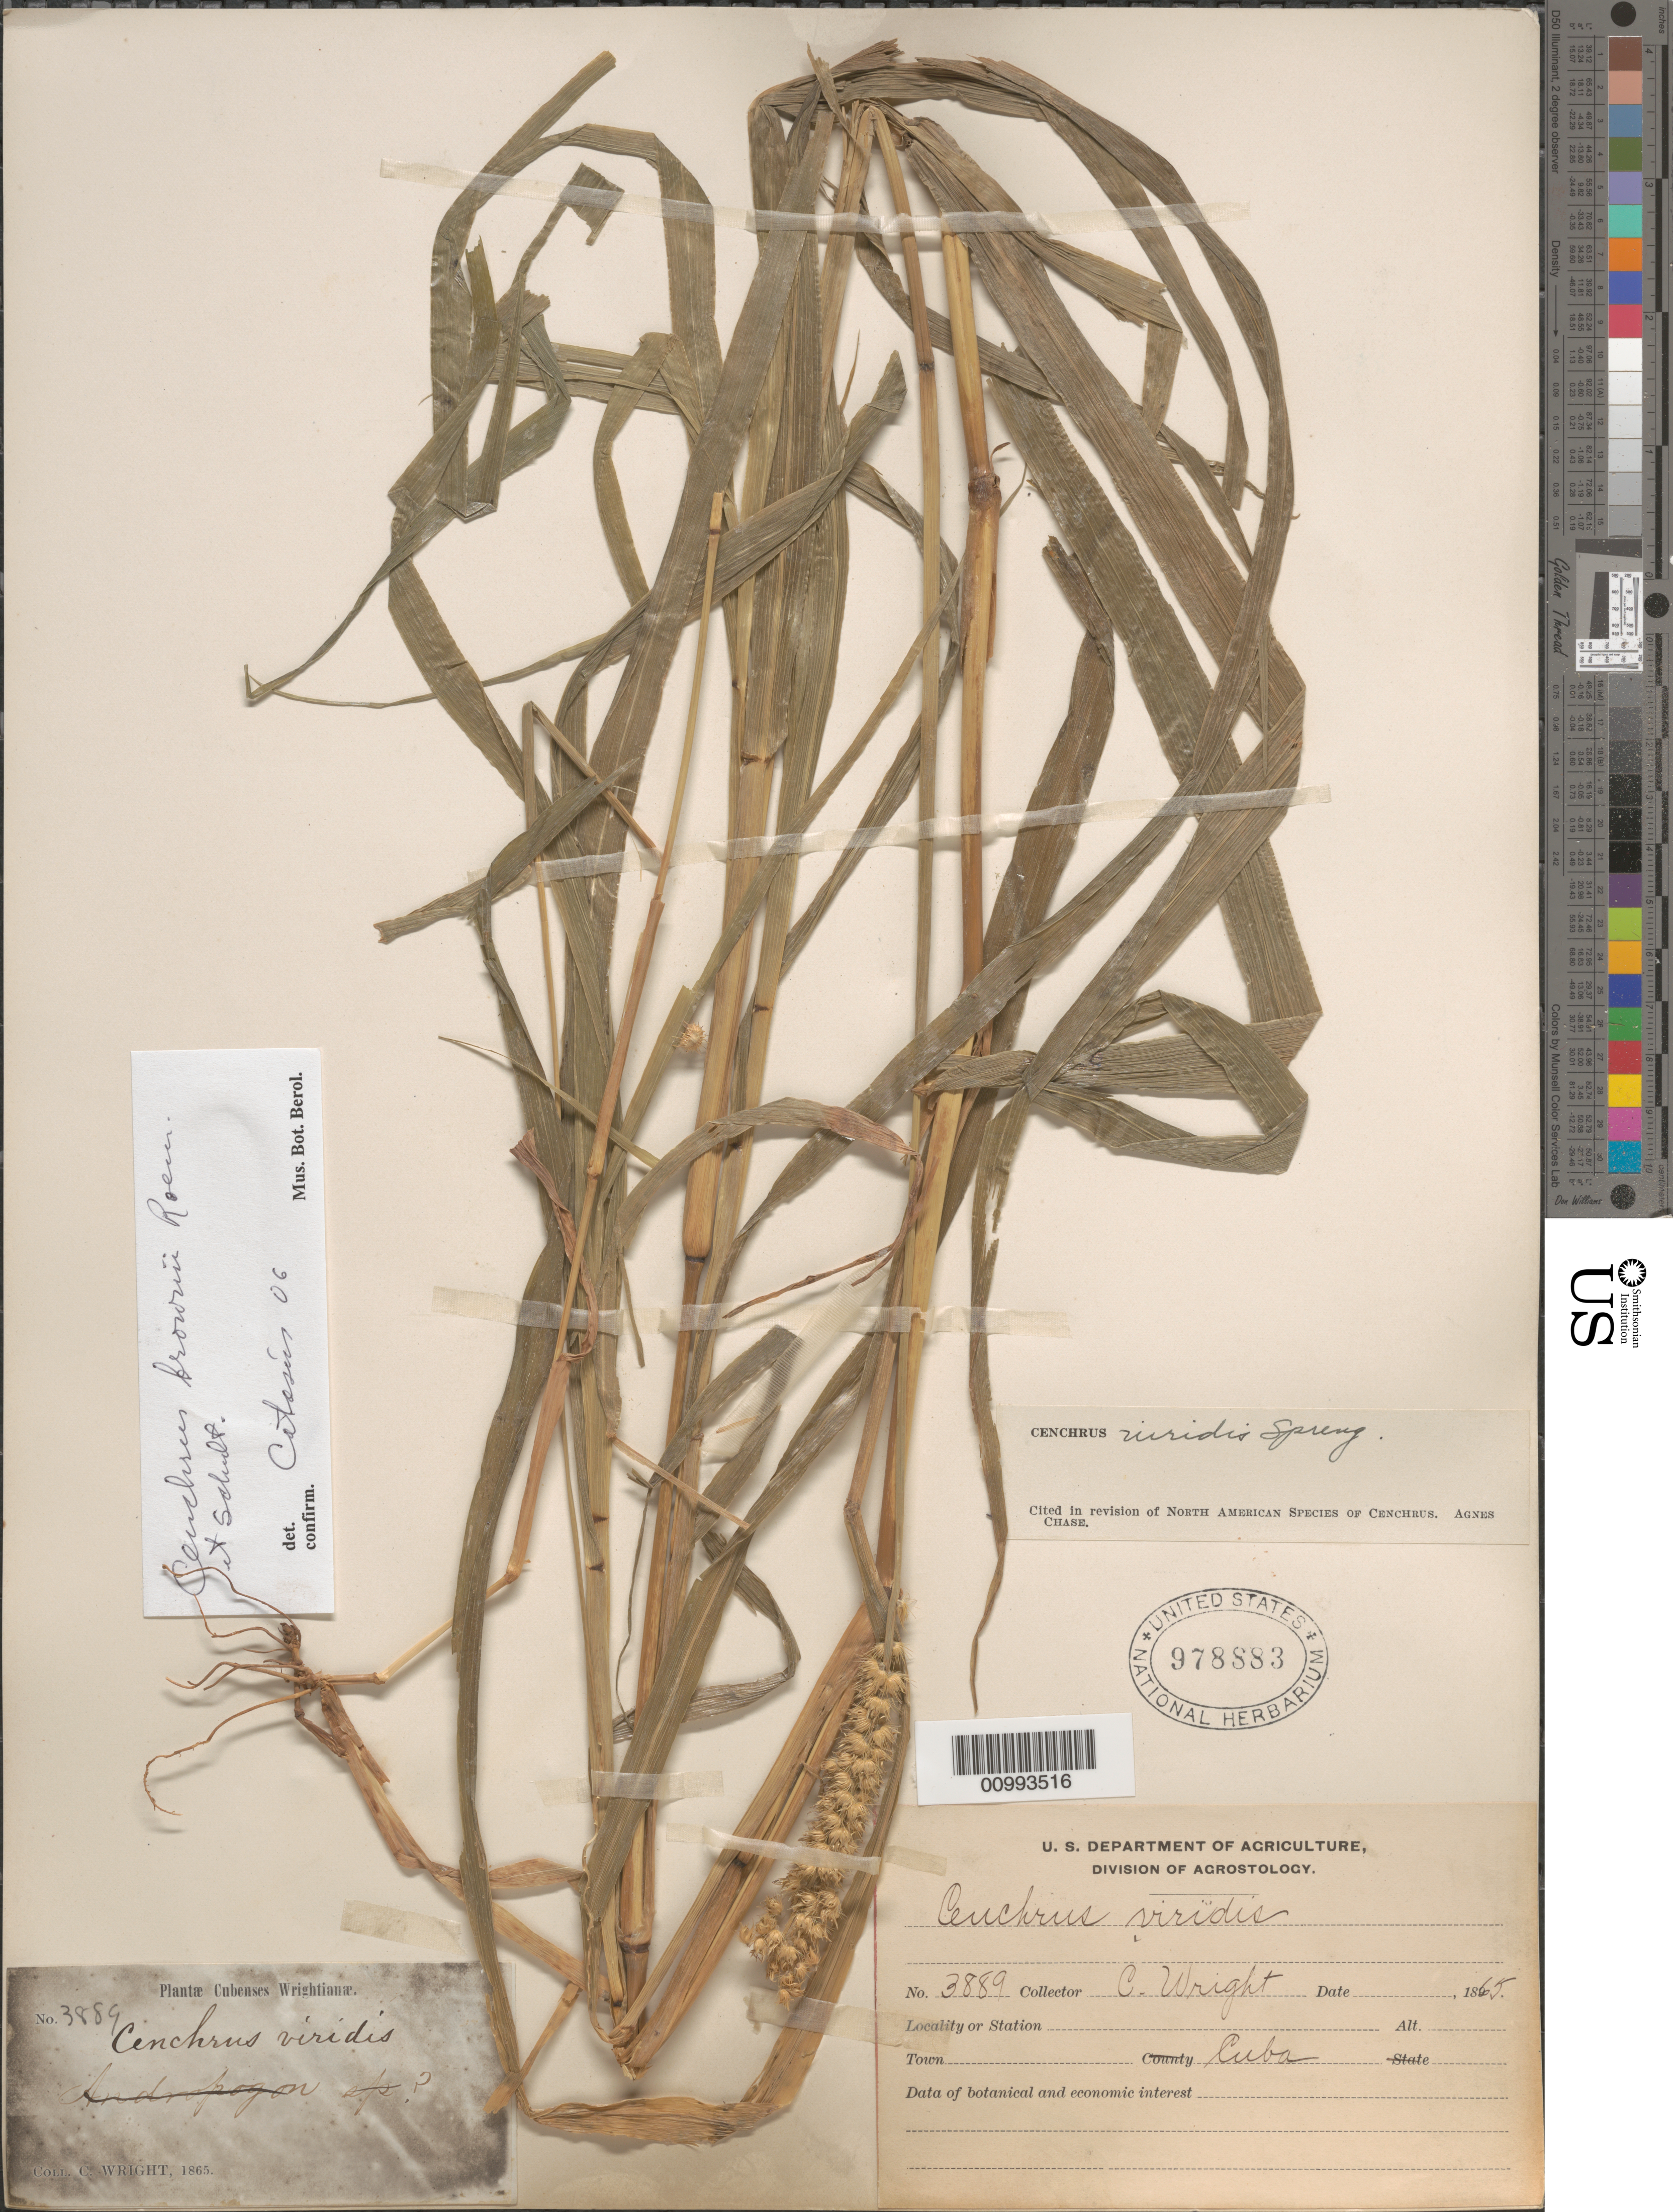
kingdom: Plantae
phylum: Tracheophyta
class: Liliopsida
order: Poales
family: Poaceae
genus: Cenchrus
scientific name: Cenchrus brownii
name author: Roem. & Schult.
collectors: C. Wright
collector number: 3889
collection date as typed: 1865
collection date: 1865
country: Cuba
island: Cuba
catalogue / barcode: US 978883